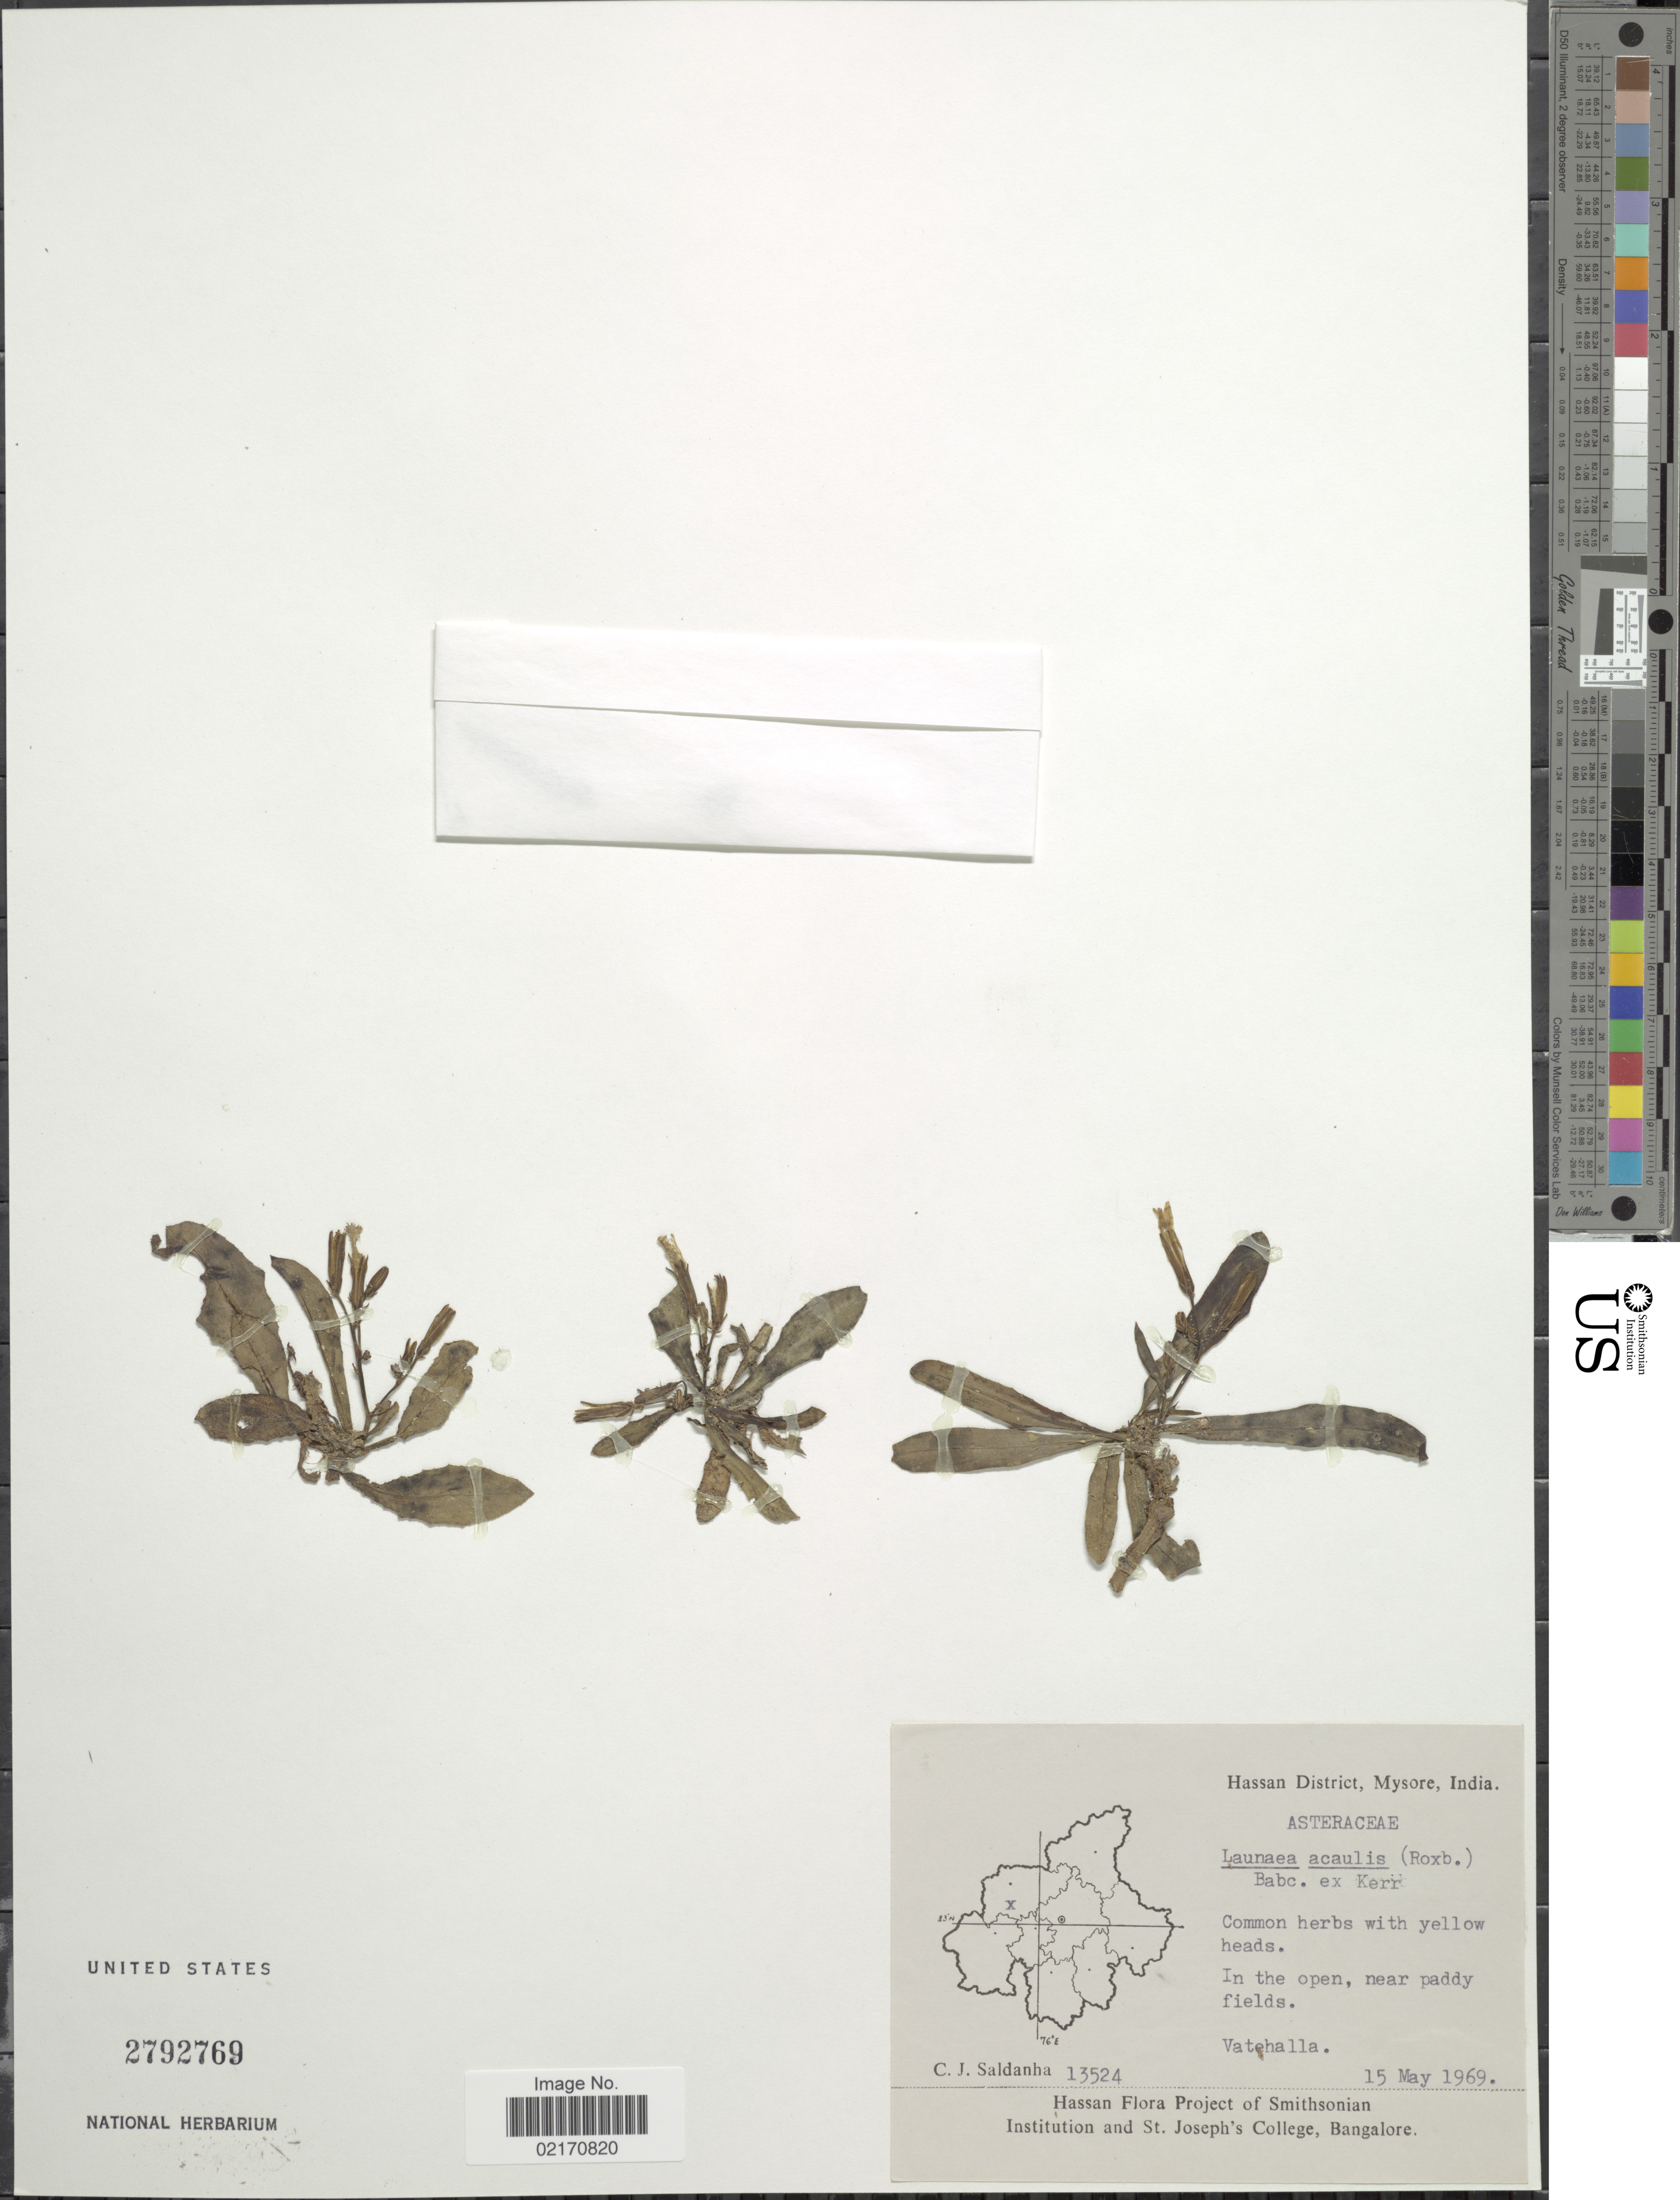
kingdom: Plantae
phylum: Tracheophyta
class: Magnoliopsida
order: Asterales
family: Asteraceae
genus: Launaea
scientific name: Launaea acaulis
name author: (Roxb.) Kerr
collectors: C. J. Saldanha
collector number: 13524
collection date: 1969-05-15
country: India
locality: Hassan District, Mysore, Vatehalla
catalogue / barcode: US 2792769